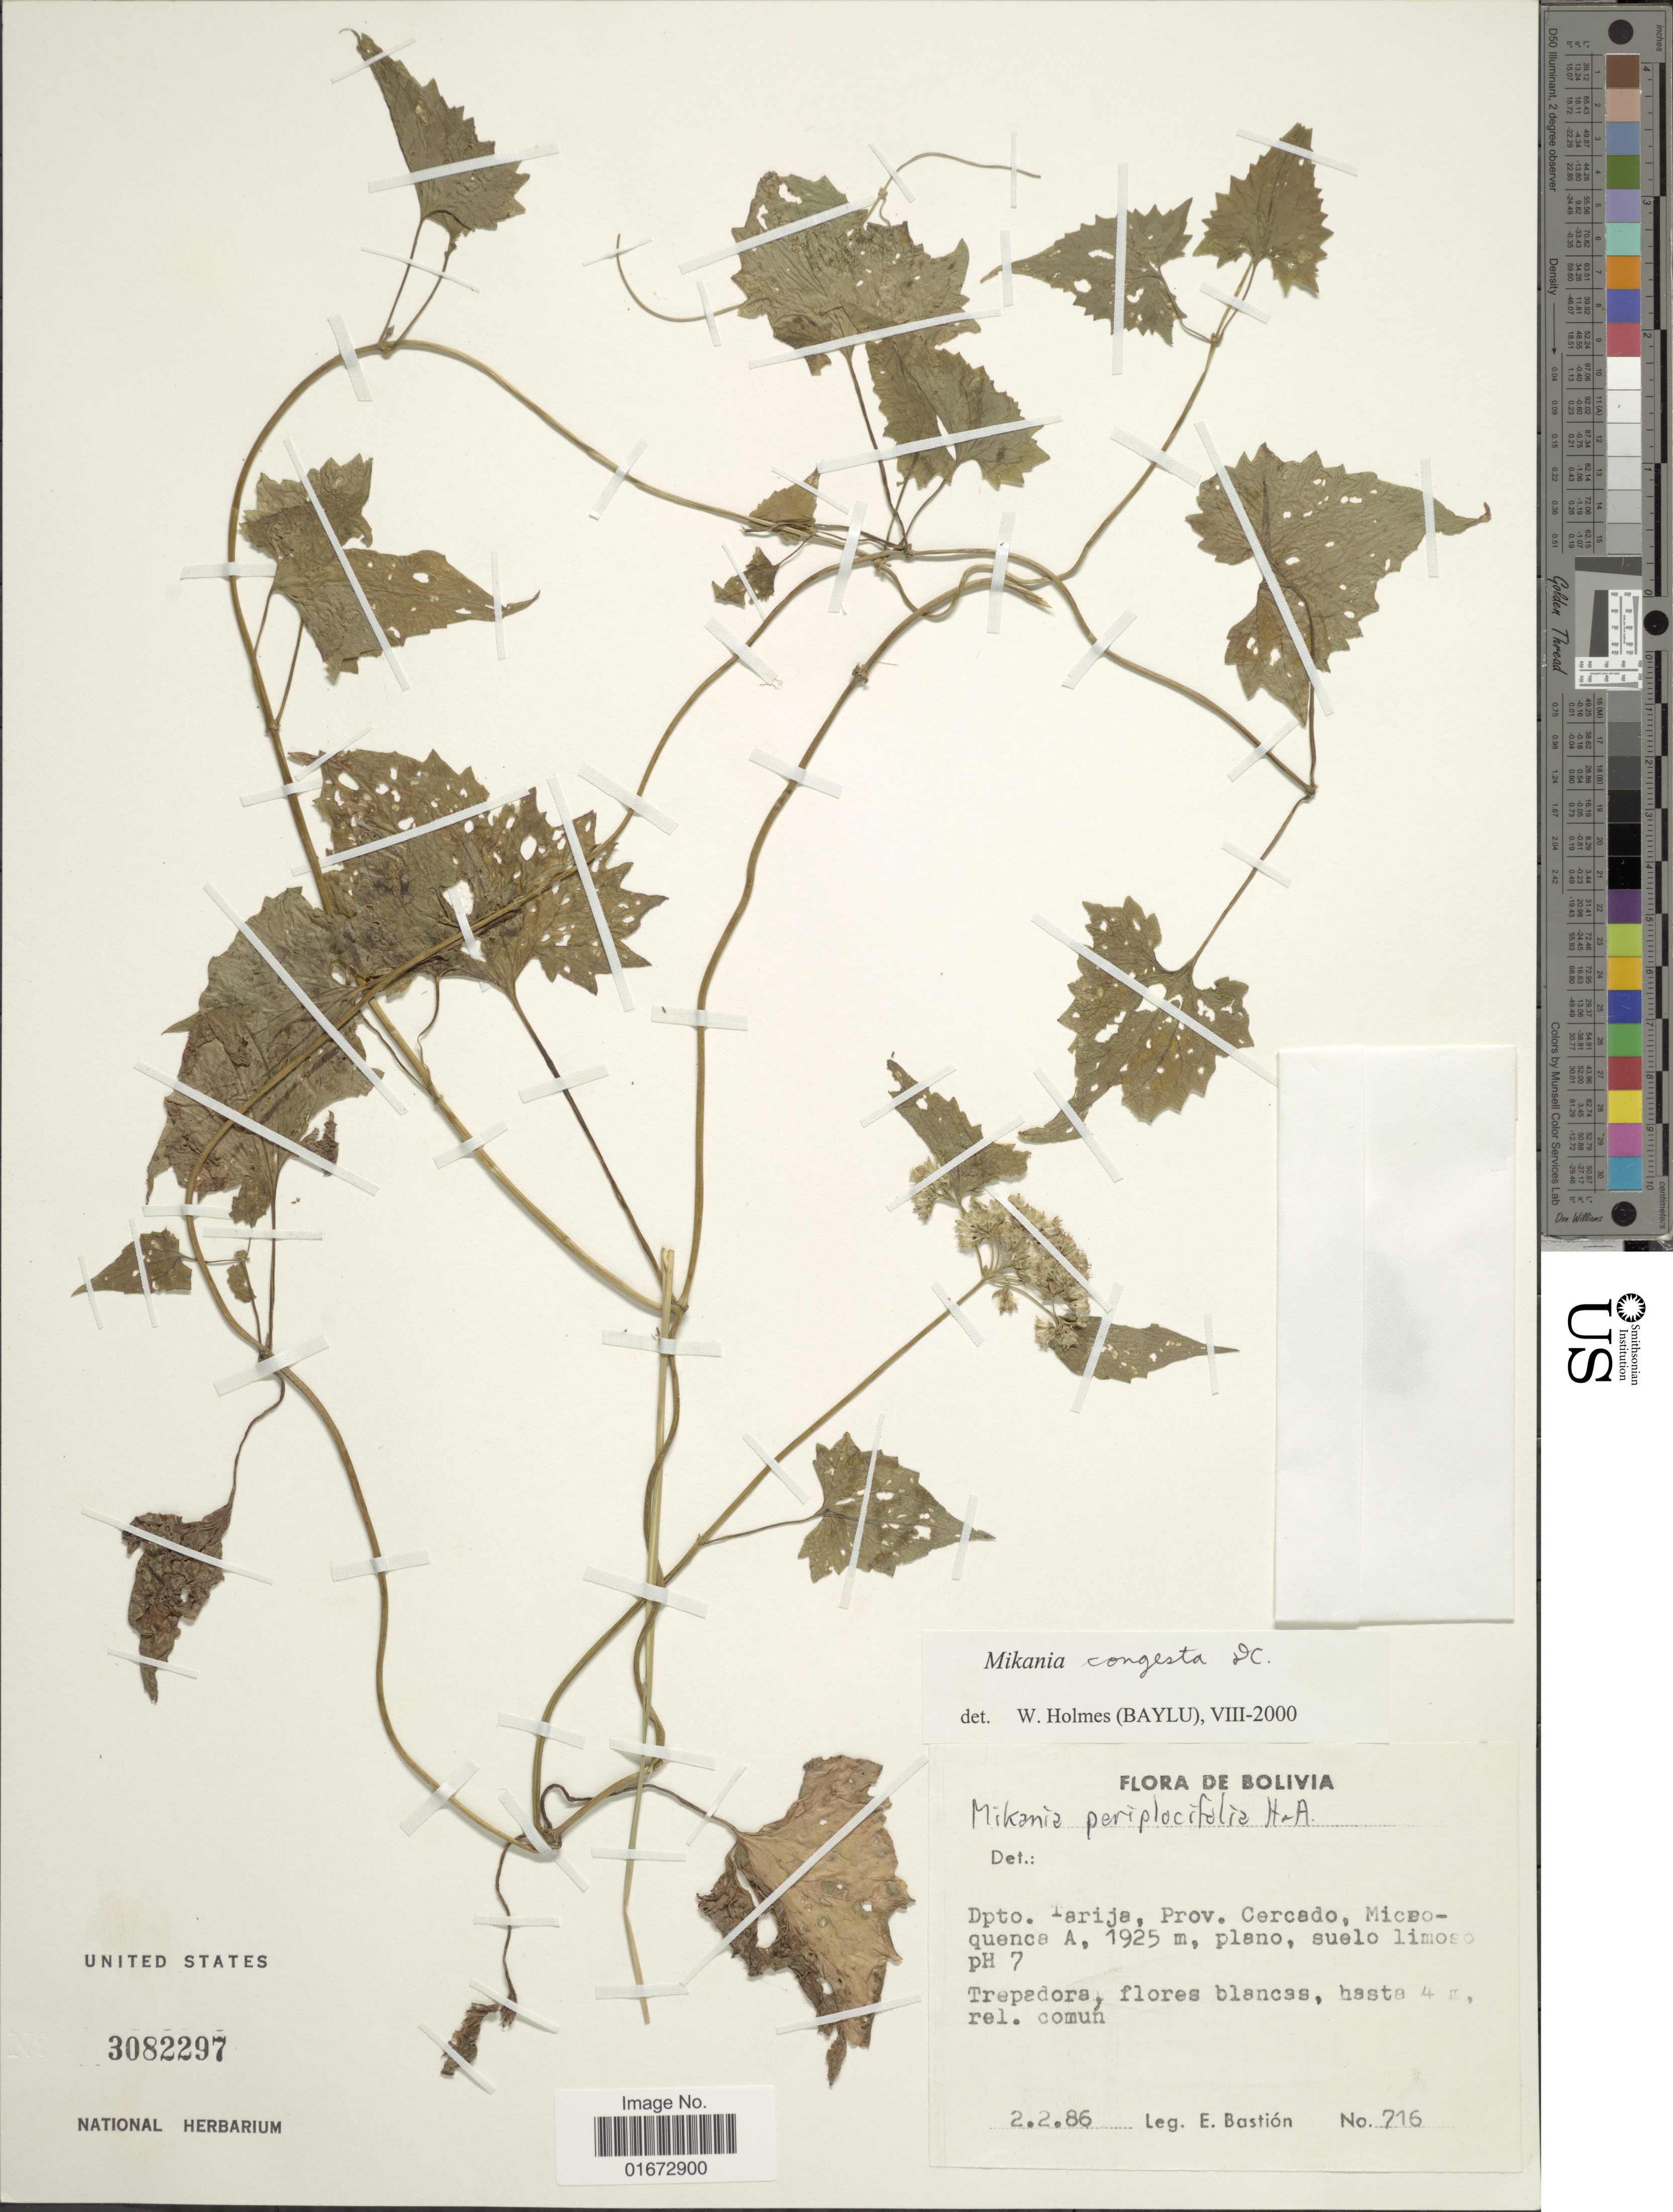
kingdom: Plantae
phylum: Tracheophyta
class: Magnoliopsida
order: Asterales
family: Asteraceae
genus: Mikania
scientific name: Mikania periplocifolia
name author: Hook. & Arn.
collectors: E. Bastian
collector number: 716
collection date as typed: Transcribed d/m/y: 2/2/86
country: Bolivia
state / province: Tarija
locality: Dpto. Tarija, Prov. Cercado, Microcuenca A.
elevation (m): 1925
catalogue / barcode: US 3082297